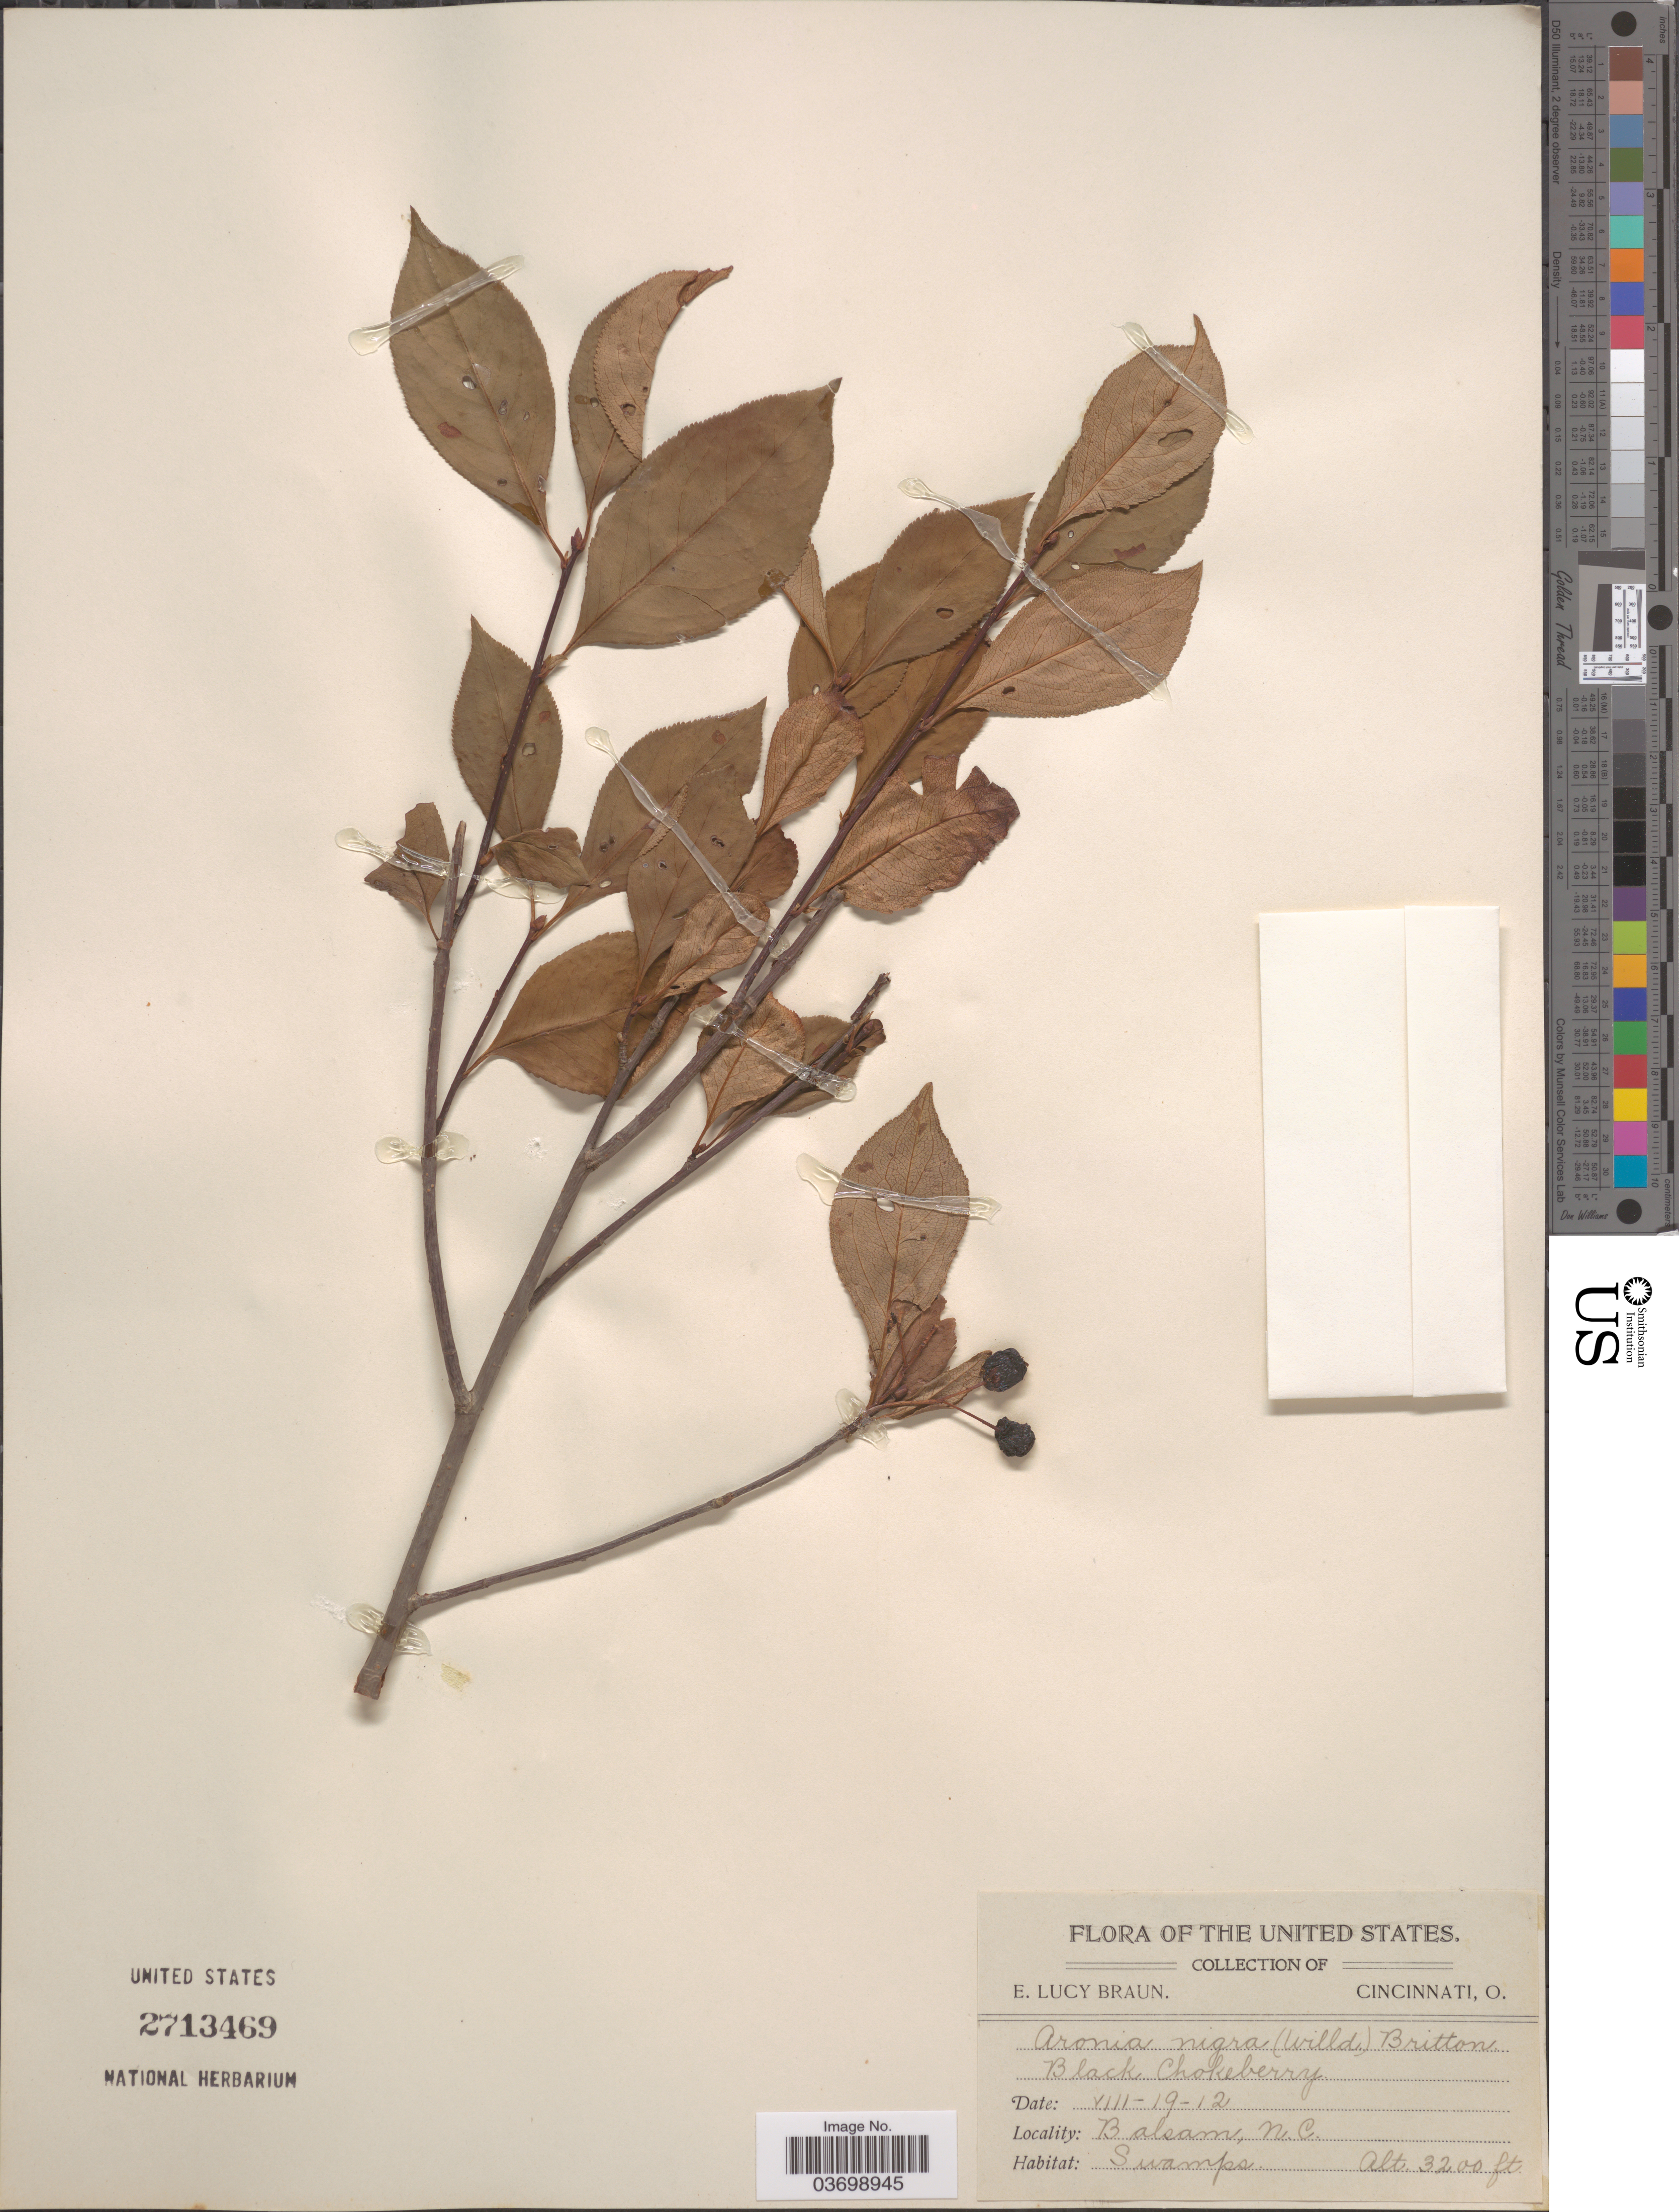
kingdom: Plantae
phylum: Tracheophyta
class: Magnoliopsida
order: Rosales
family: Rosaceae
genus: Aronia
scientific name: Aronia melanocarpa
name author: (Michx.) Elliott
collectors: E. L. Braun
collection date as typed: Transcribed d/m/y: 19/8/12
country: United States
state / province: North Carolina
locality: Balsam.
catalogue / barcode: US 2713469